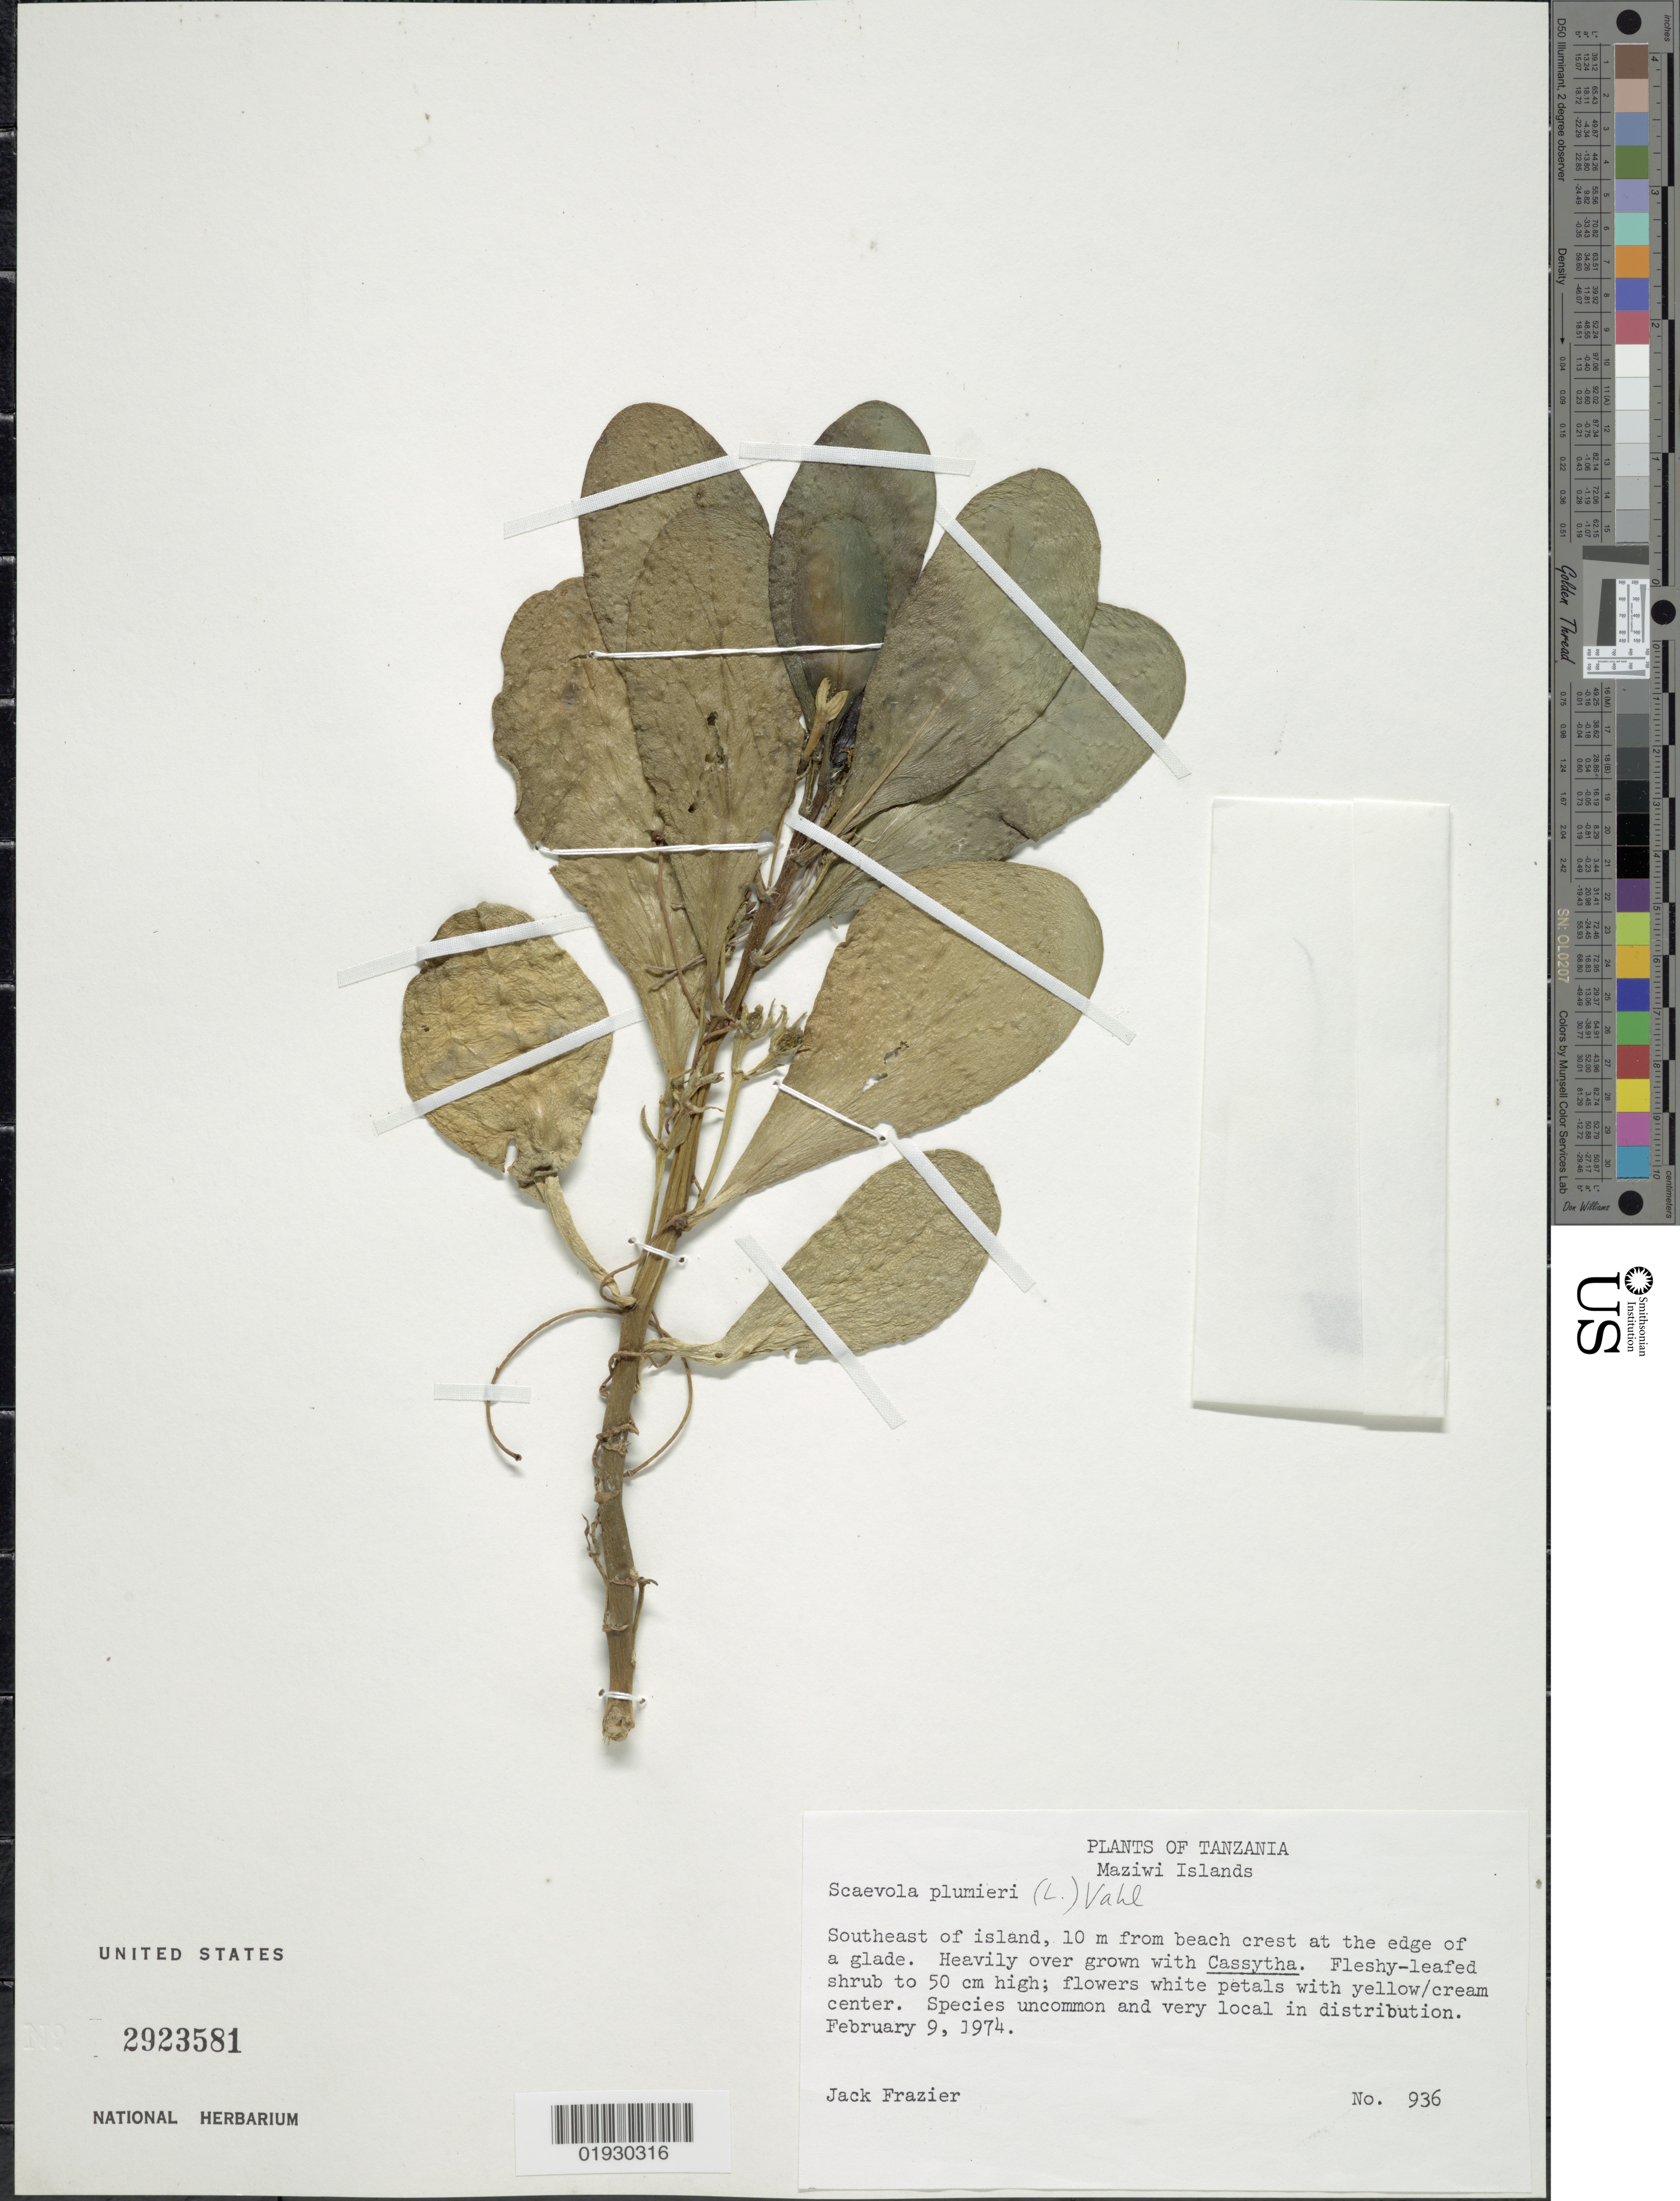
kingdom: Plantae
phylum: Tracheophyta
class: Magnoliopsida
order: Asterales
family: Goodeniaceae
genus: Scaevola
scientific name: Scaevola plumieri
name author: (L.) Vahl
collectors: J. Frazier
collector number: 936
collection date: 1974-02-09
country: Tanzania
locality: Maziwi Islands. Southeast of island, 10 m from beach crest at the edge of a glade.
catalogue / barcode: US 2923581